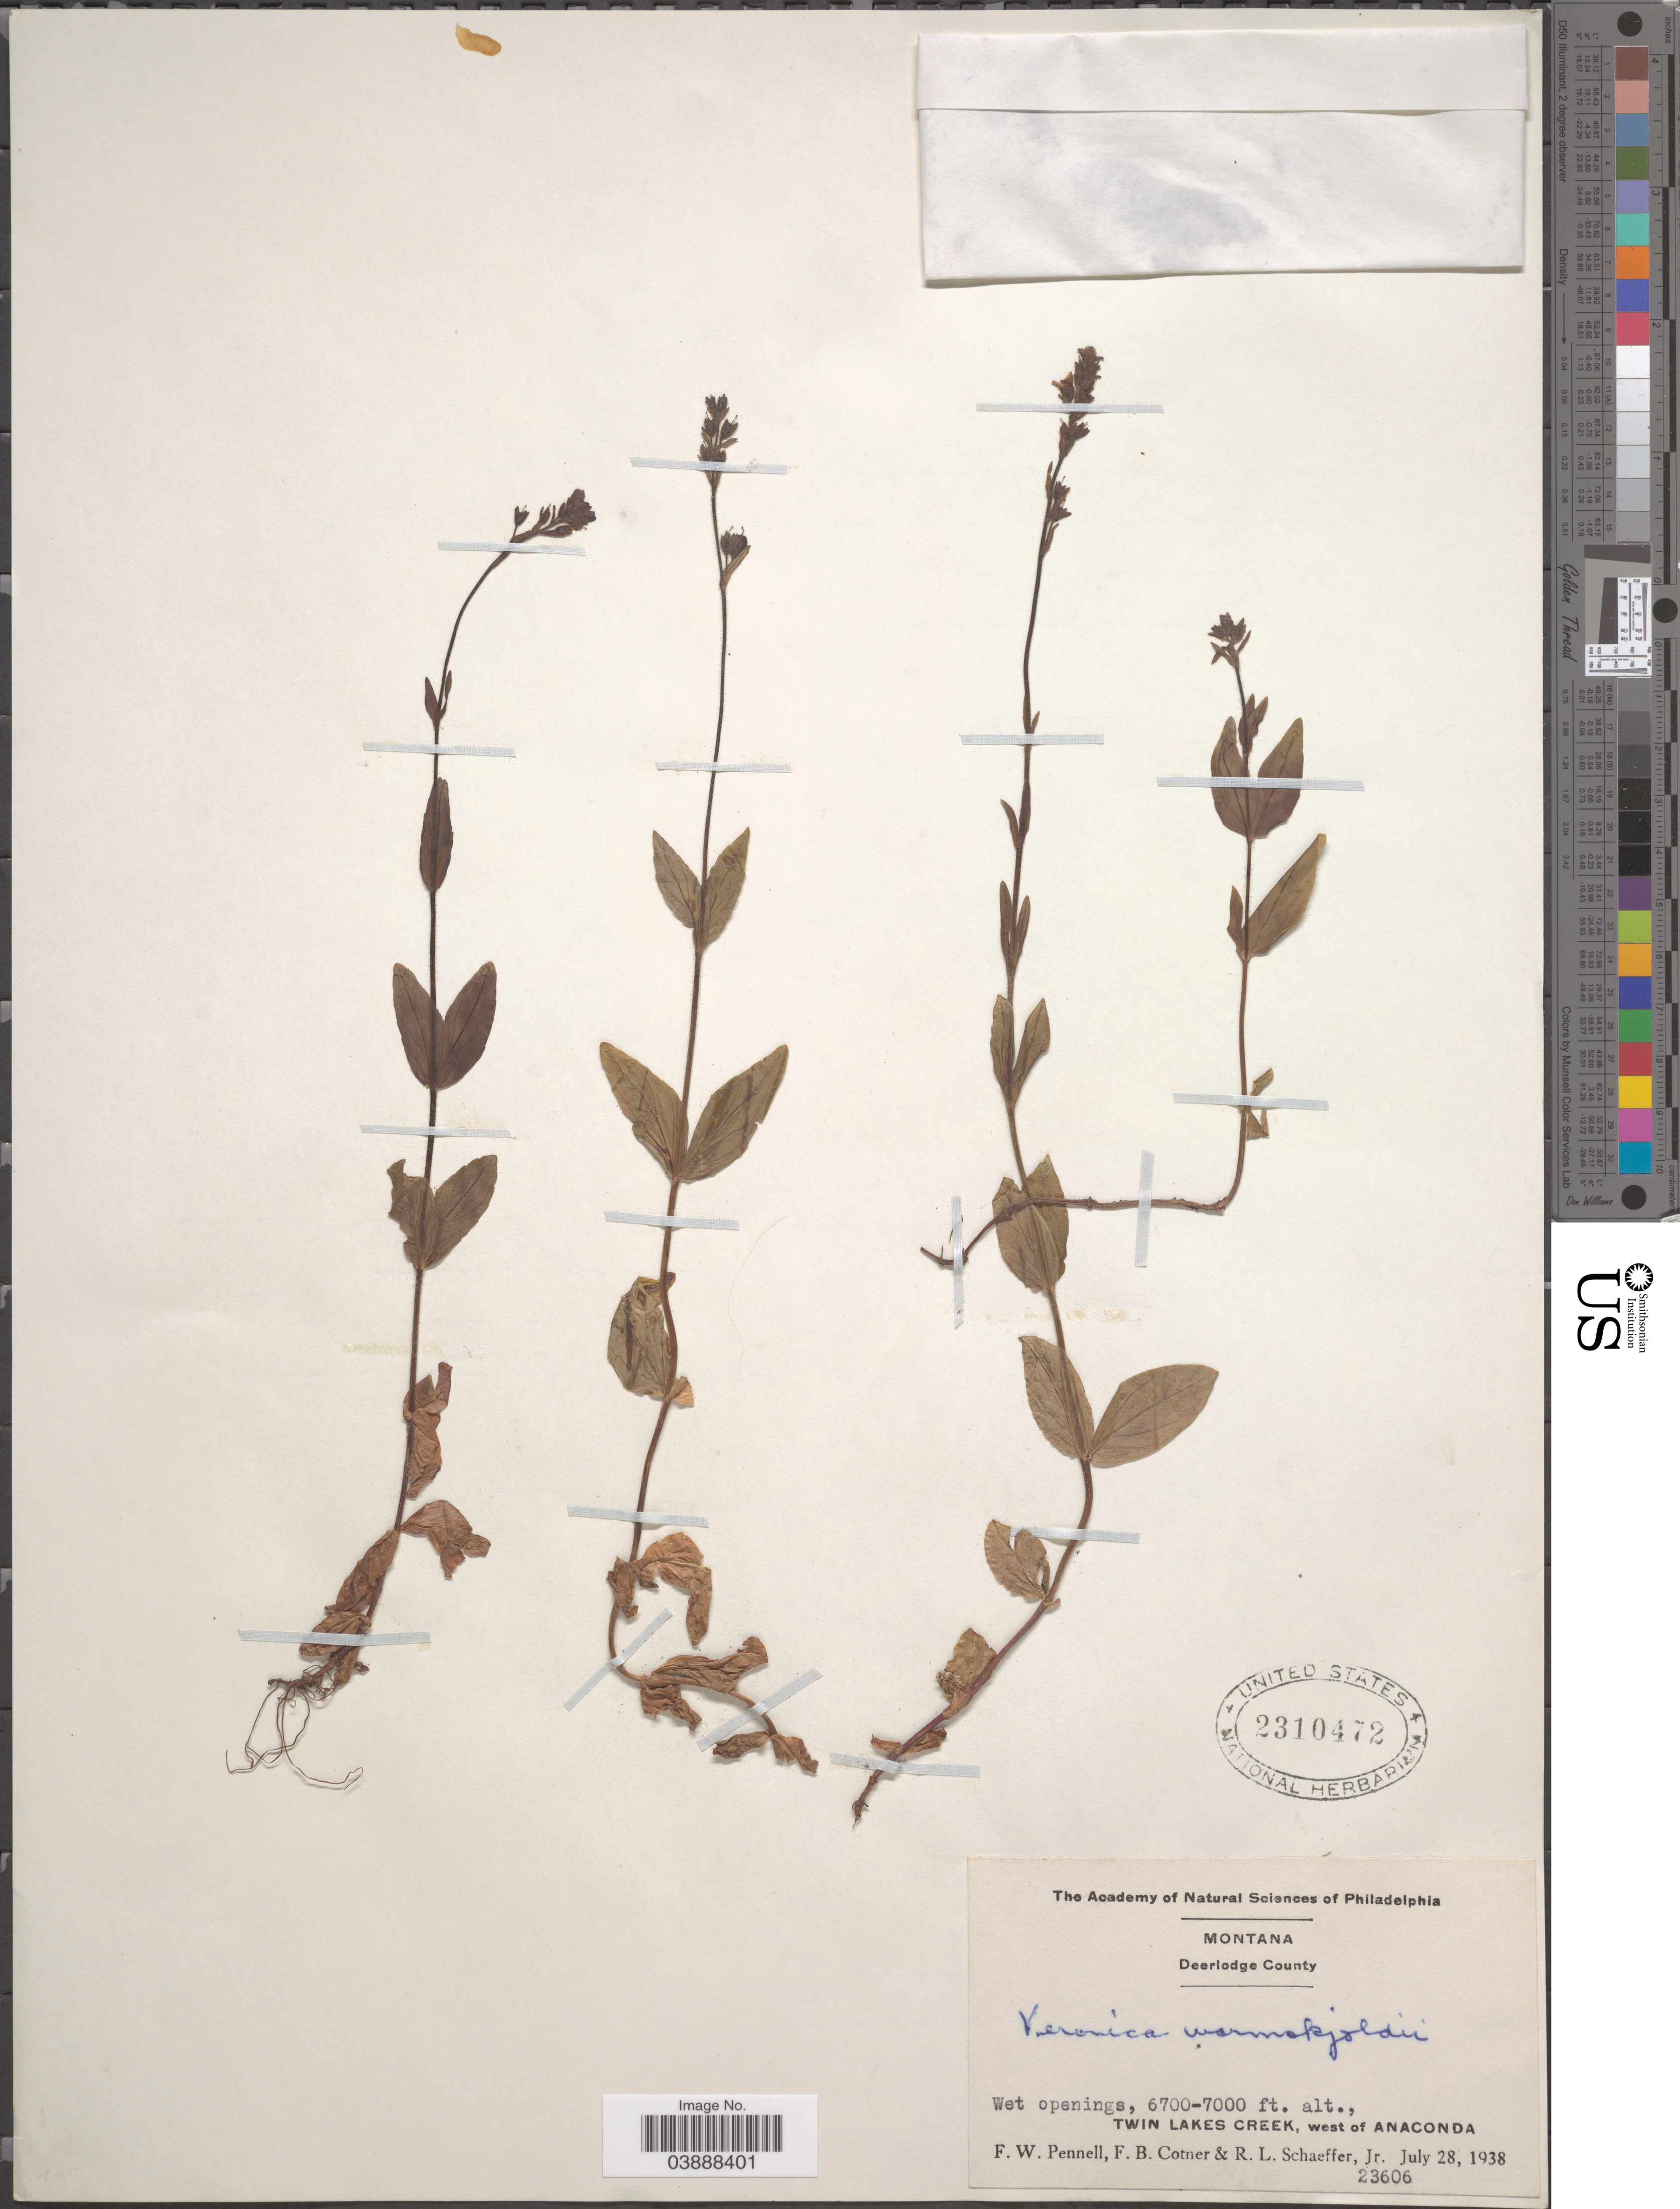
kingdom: Plantae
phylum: Tracheophyta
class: Magnoliopsida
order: Lamiales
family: Plantaginaceae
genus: Veronica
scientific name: Veronica wormskjoldii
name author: Roem. & Schult.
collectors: F. W. Pennell, F. Cotner & R. L. Schaeffer Jr.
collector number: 23606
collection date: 1938-07-28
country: United States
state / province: Montana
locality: Deerlodge County. Twin Lakes Creek, west of Anaconda.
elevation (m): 2042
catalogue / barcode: US 2310472